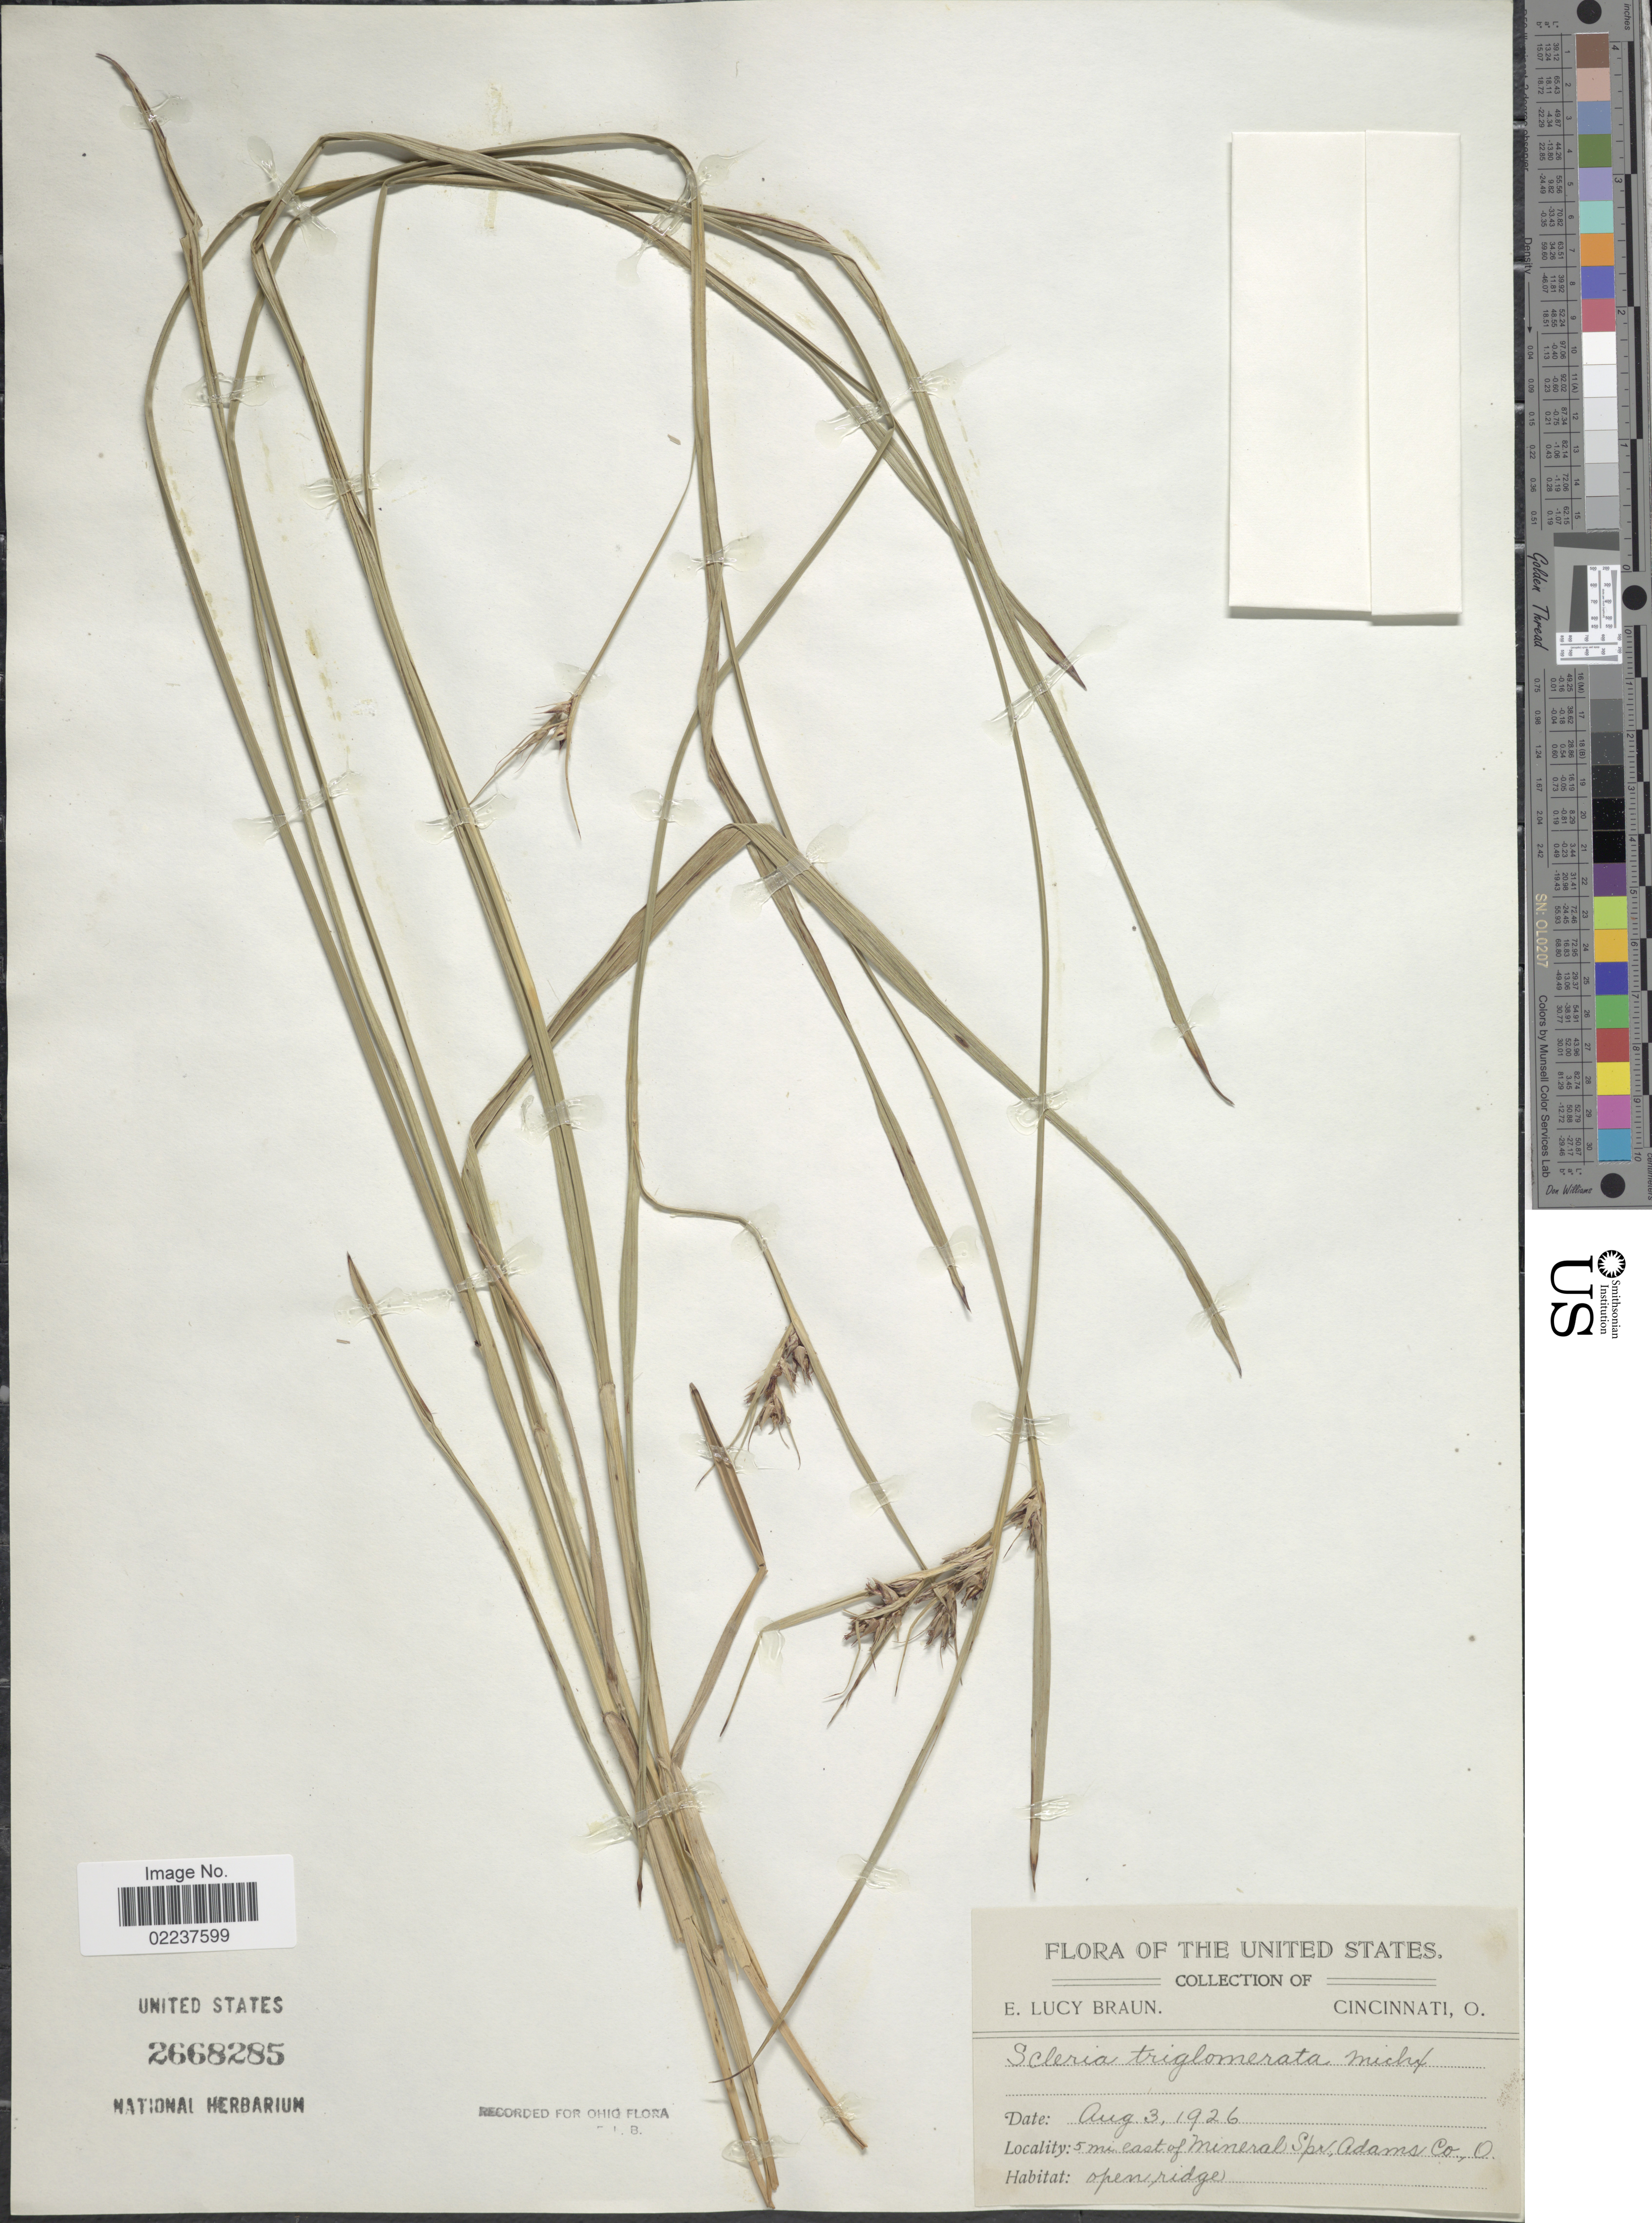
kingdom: Plantae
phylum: Tracheophyta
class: Liliopsida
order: Poales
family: Cyperaceae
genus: Scleria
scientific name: Scleria triglomerata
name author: Michx.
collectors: E. L. Braun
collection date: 1926-08-03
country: United States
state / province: Ohio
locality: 5 mi east of Mineral Spr. Adams Co. O.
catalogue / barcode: US 2668285